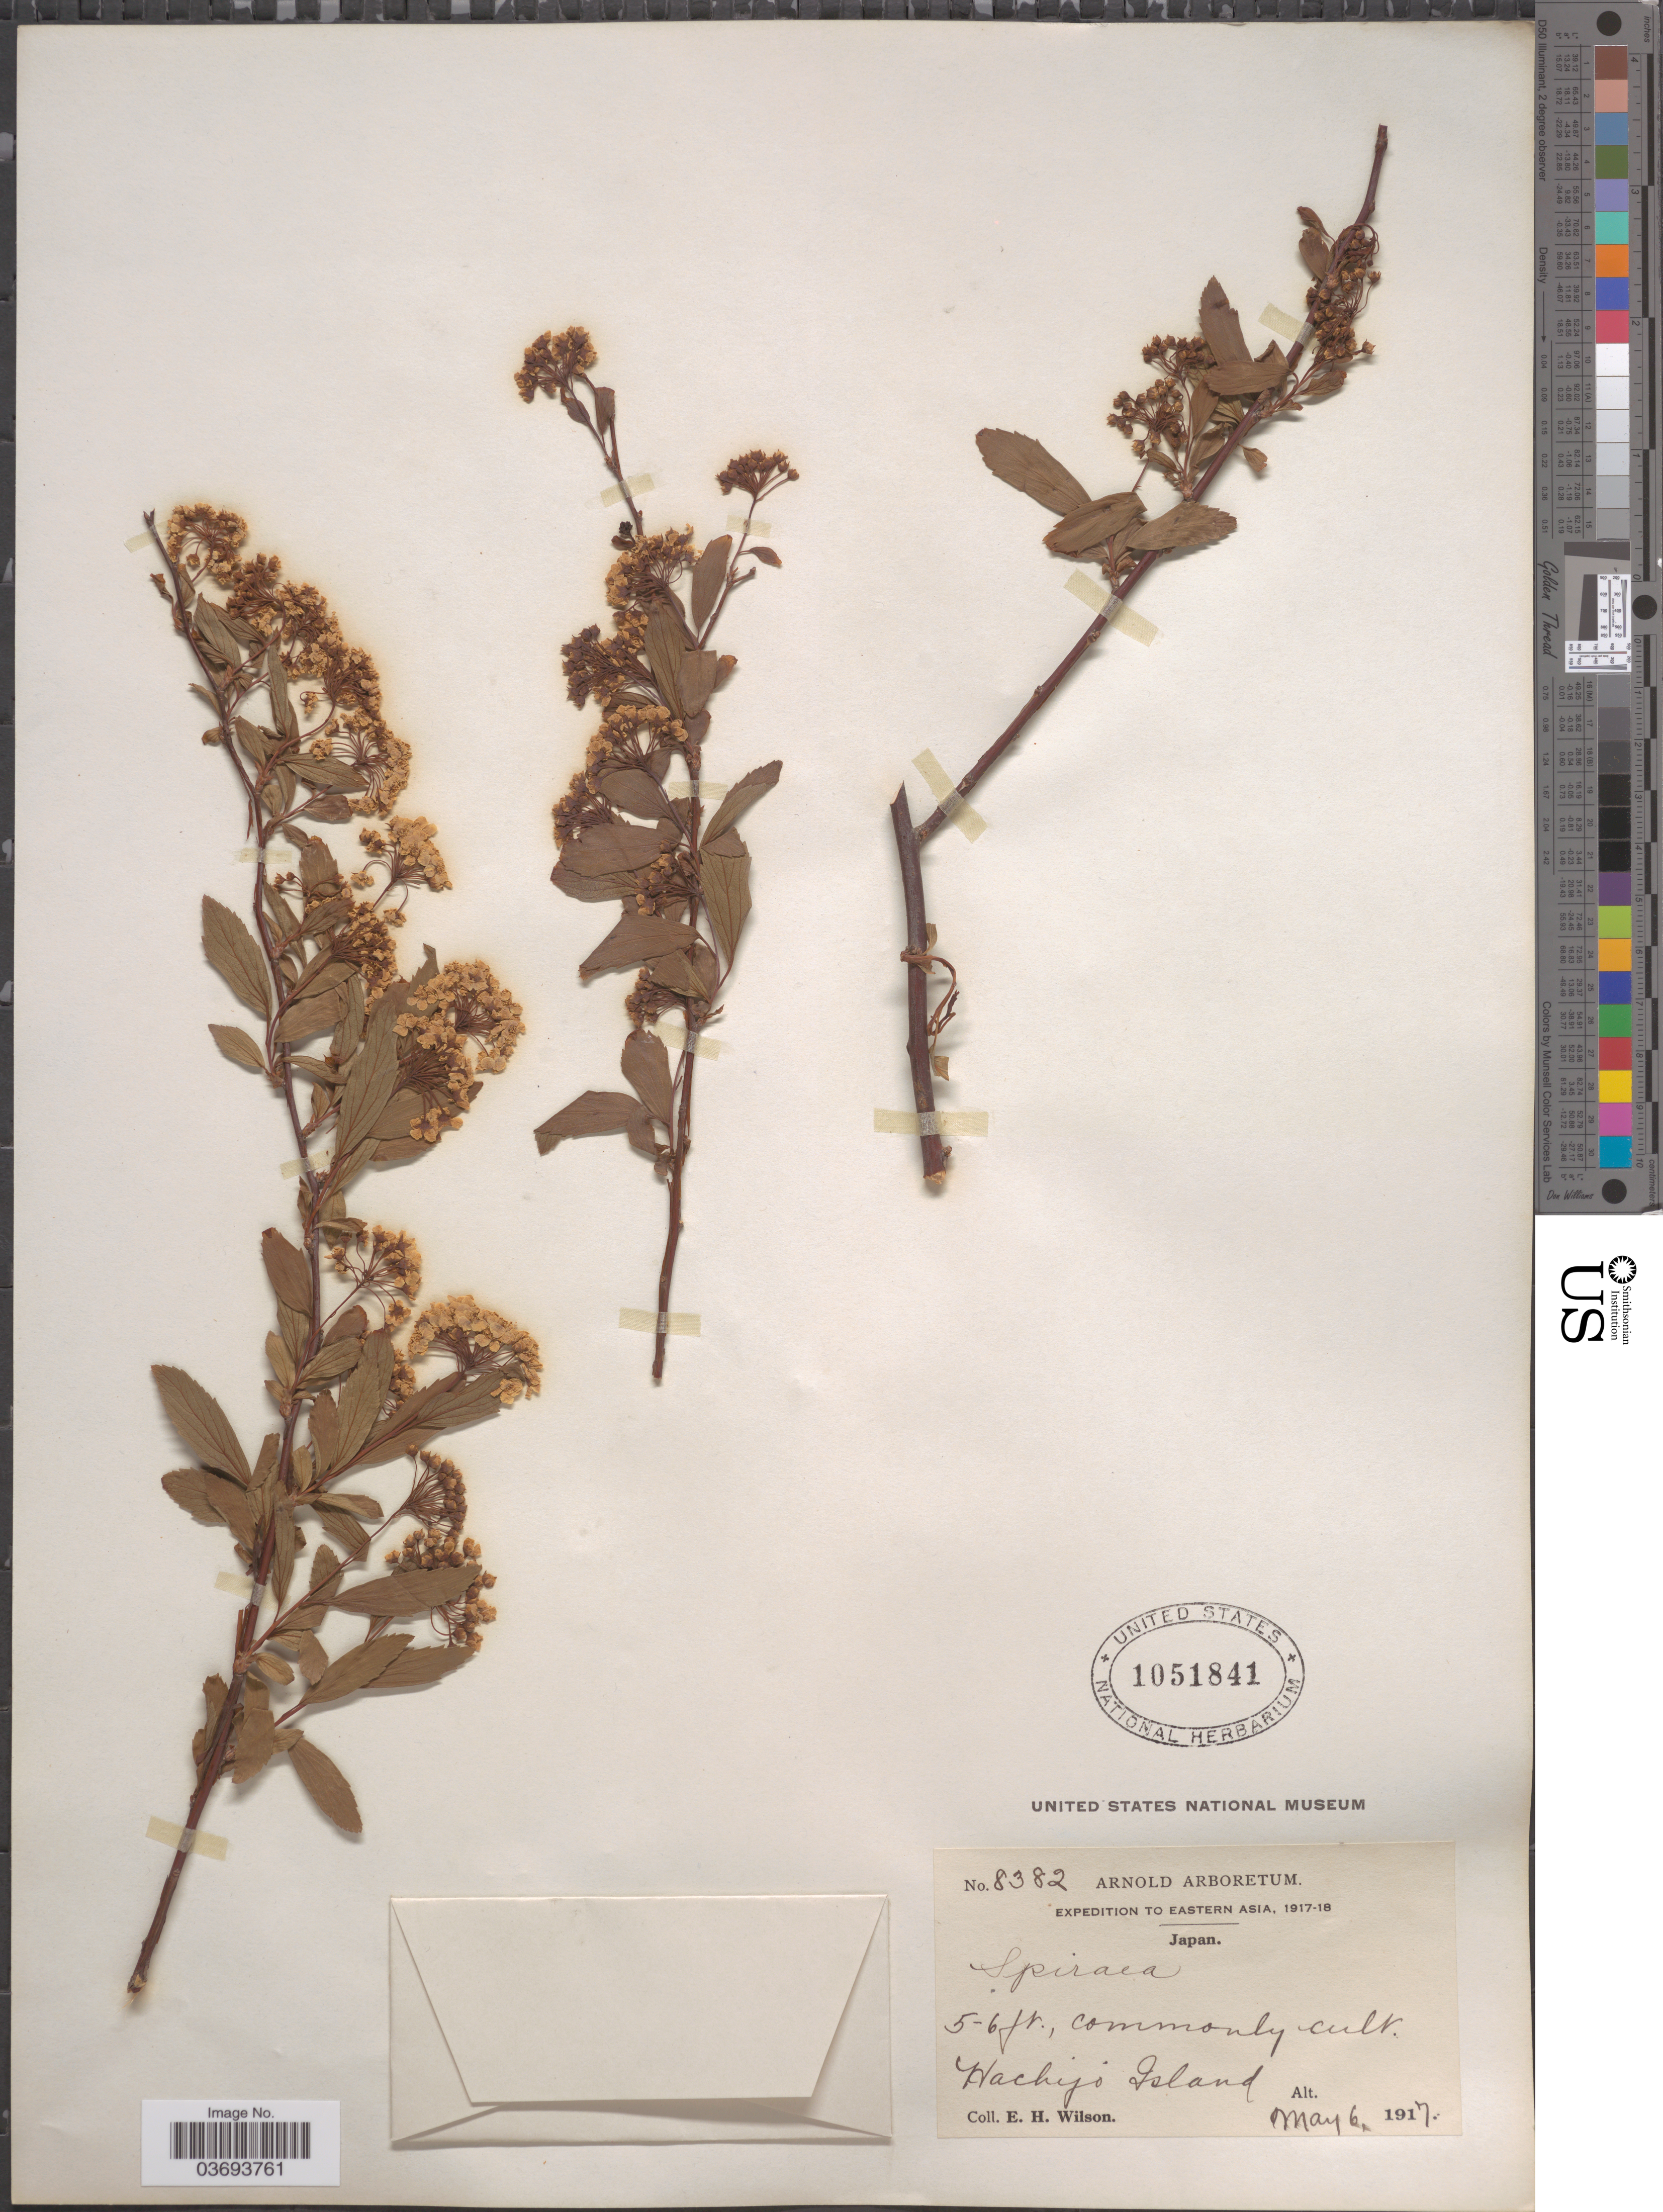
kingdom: Plantae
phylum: Tracheophyta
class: Magnoliopsida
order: Rosales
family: Rosaceae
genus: Spiraea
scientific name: Spiraea sp.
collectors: E. Wilson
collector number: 8382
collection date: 1917-05-06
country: Japan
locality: Eastern Asia. Hachijo Island.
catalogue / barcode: US 1051841